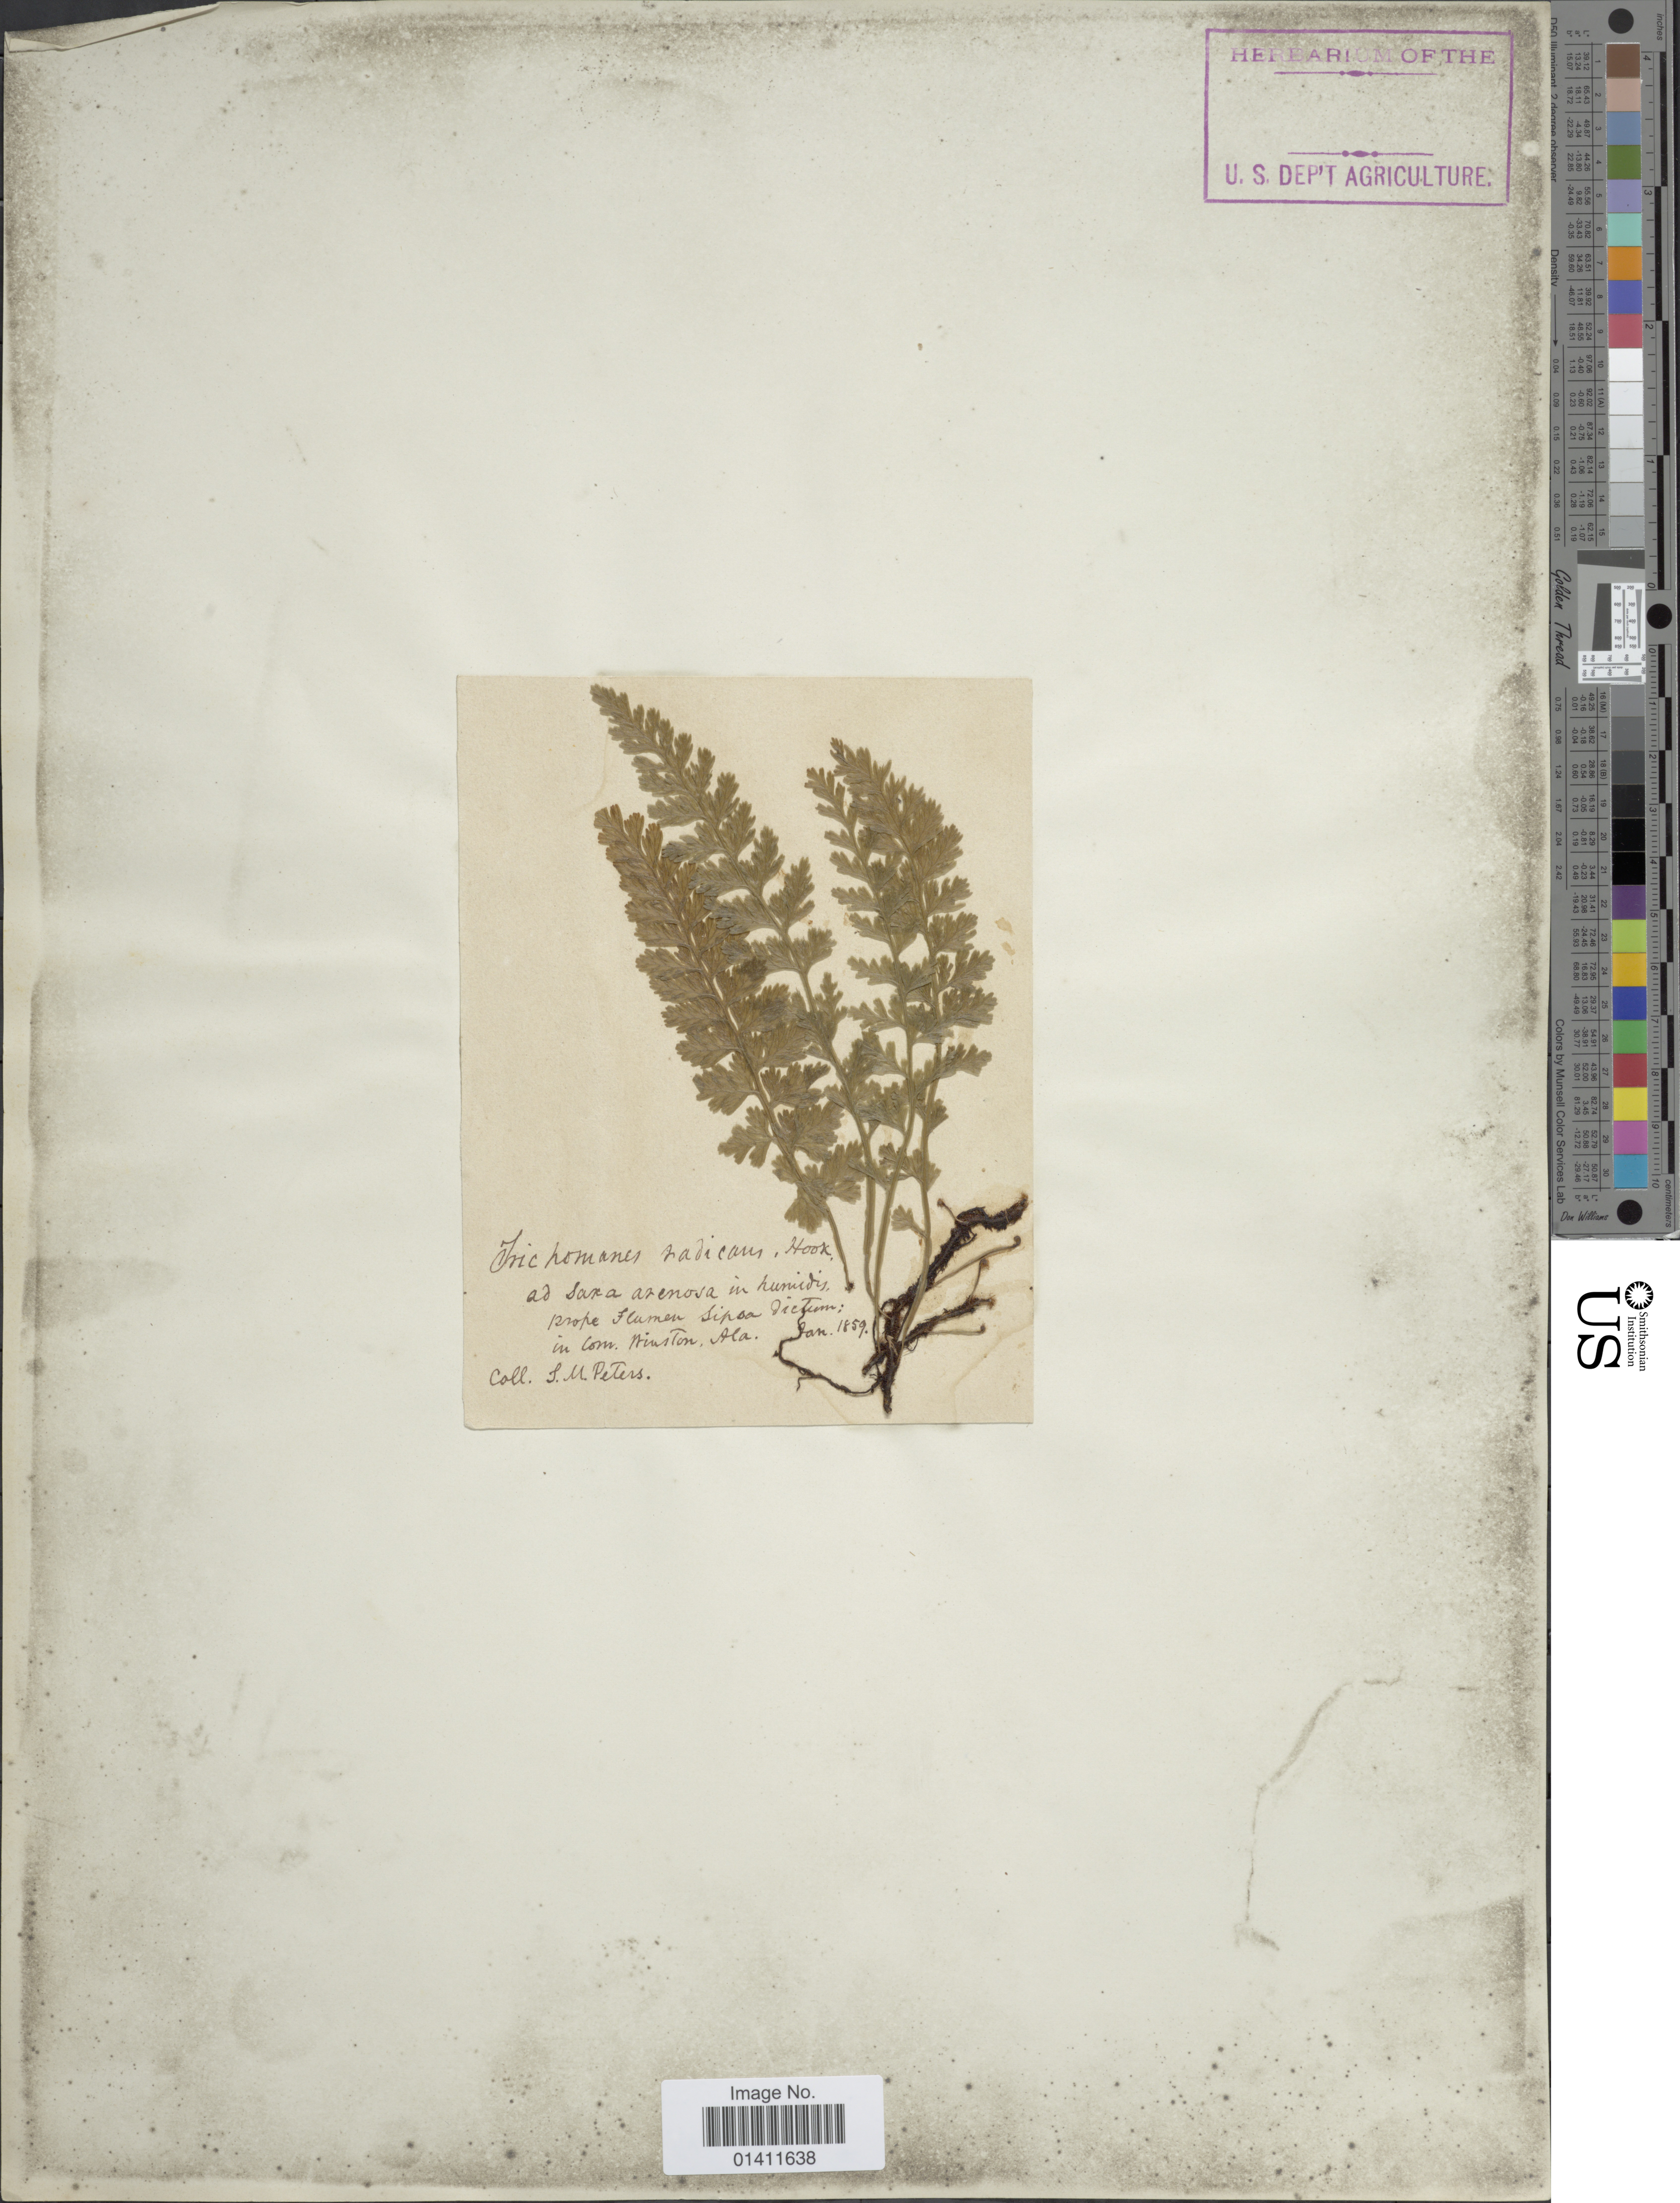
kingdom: Plantae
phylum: Tracheophyta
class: Polypodiopsida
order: Hymenophyllales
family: Hymenophyllaceae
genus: Vandenboschia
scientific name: Vandenboschia boschiana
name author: (J.W. Sturm ex Bosch) Ebihara & K. Iwats.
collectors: T. Peters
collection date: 1859-01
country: United States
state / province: Alabama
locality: In Con. Winston